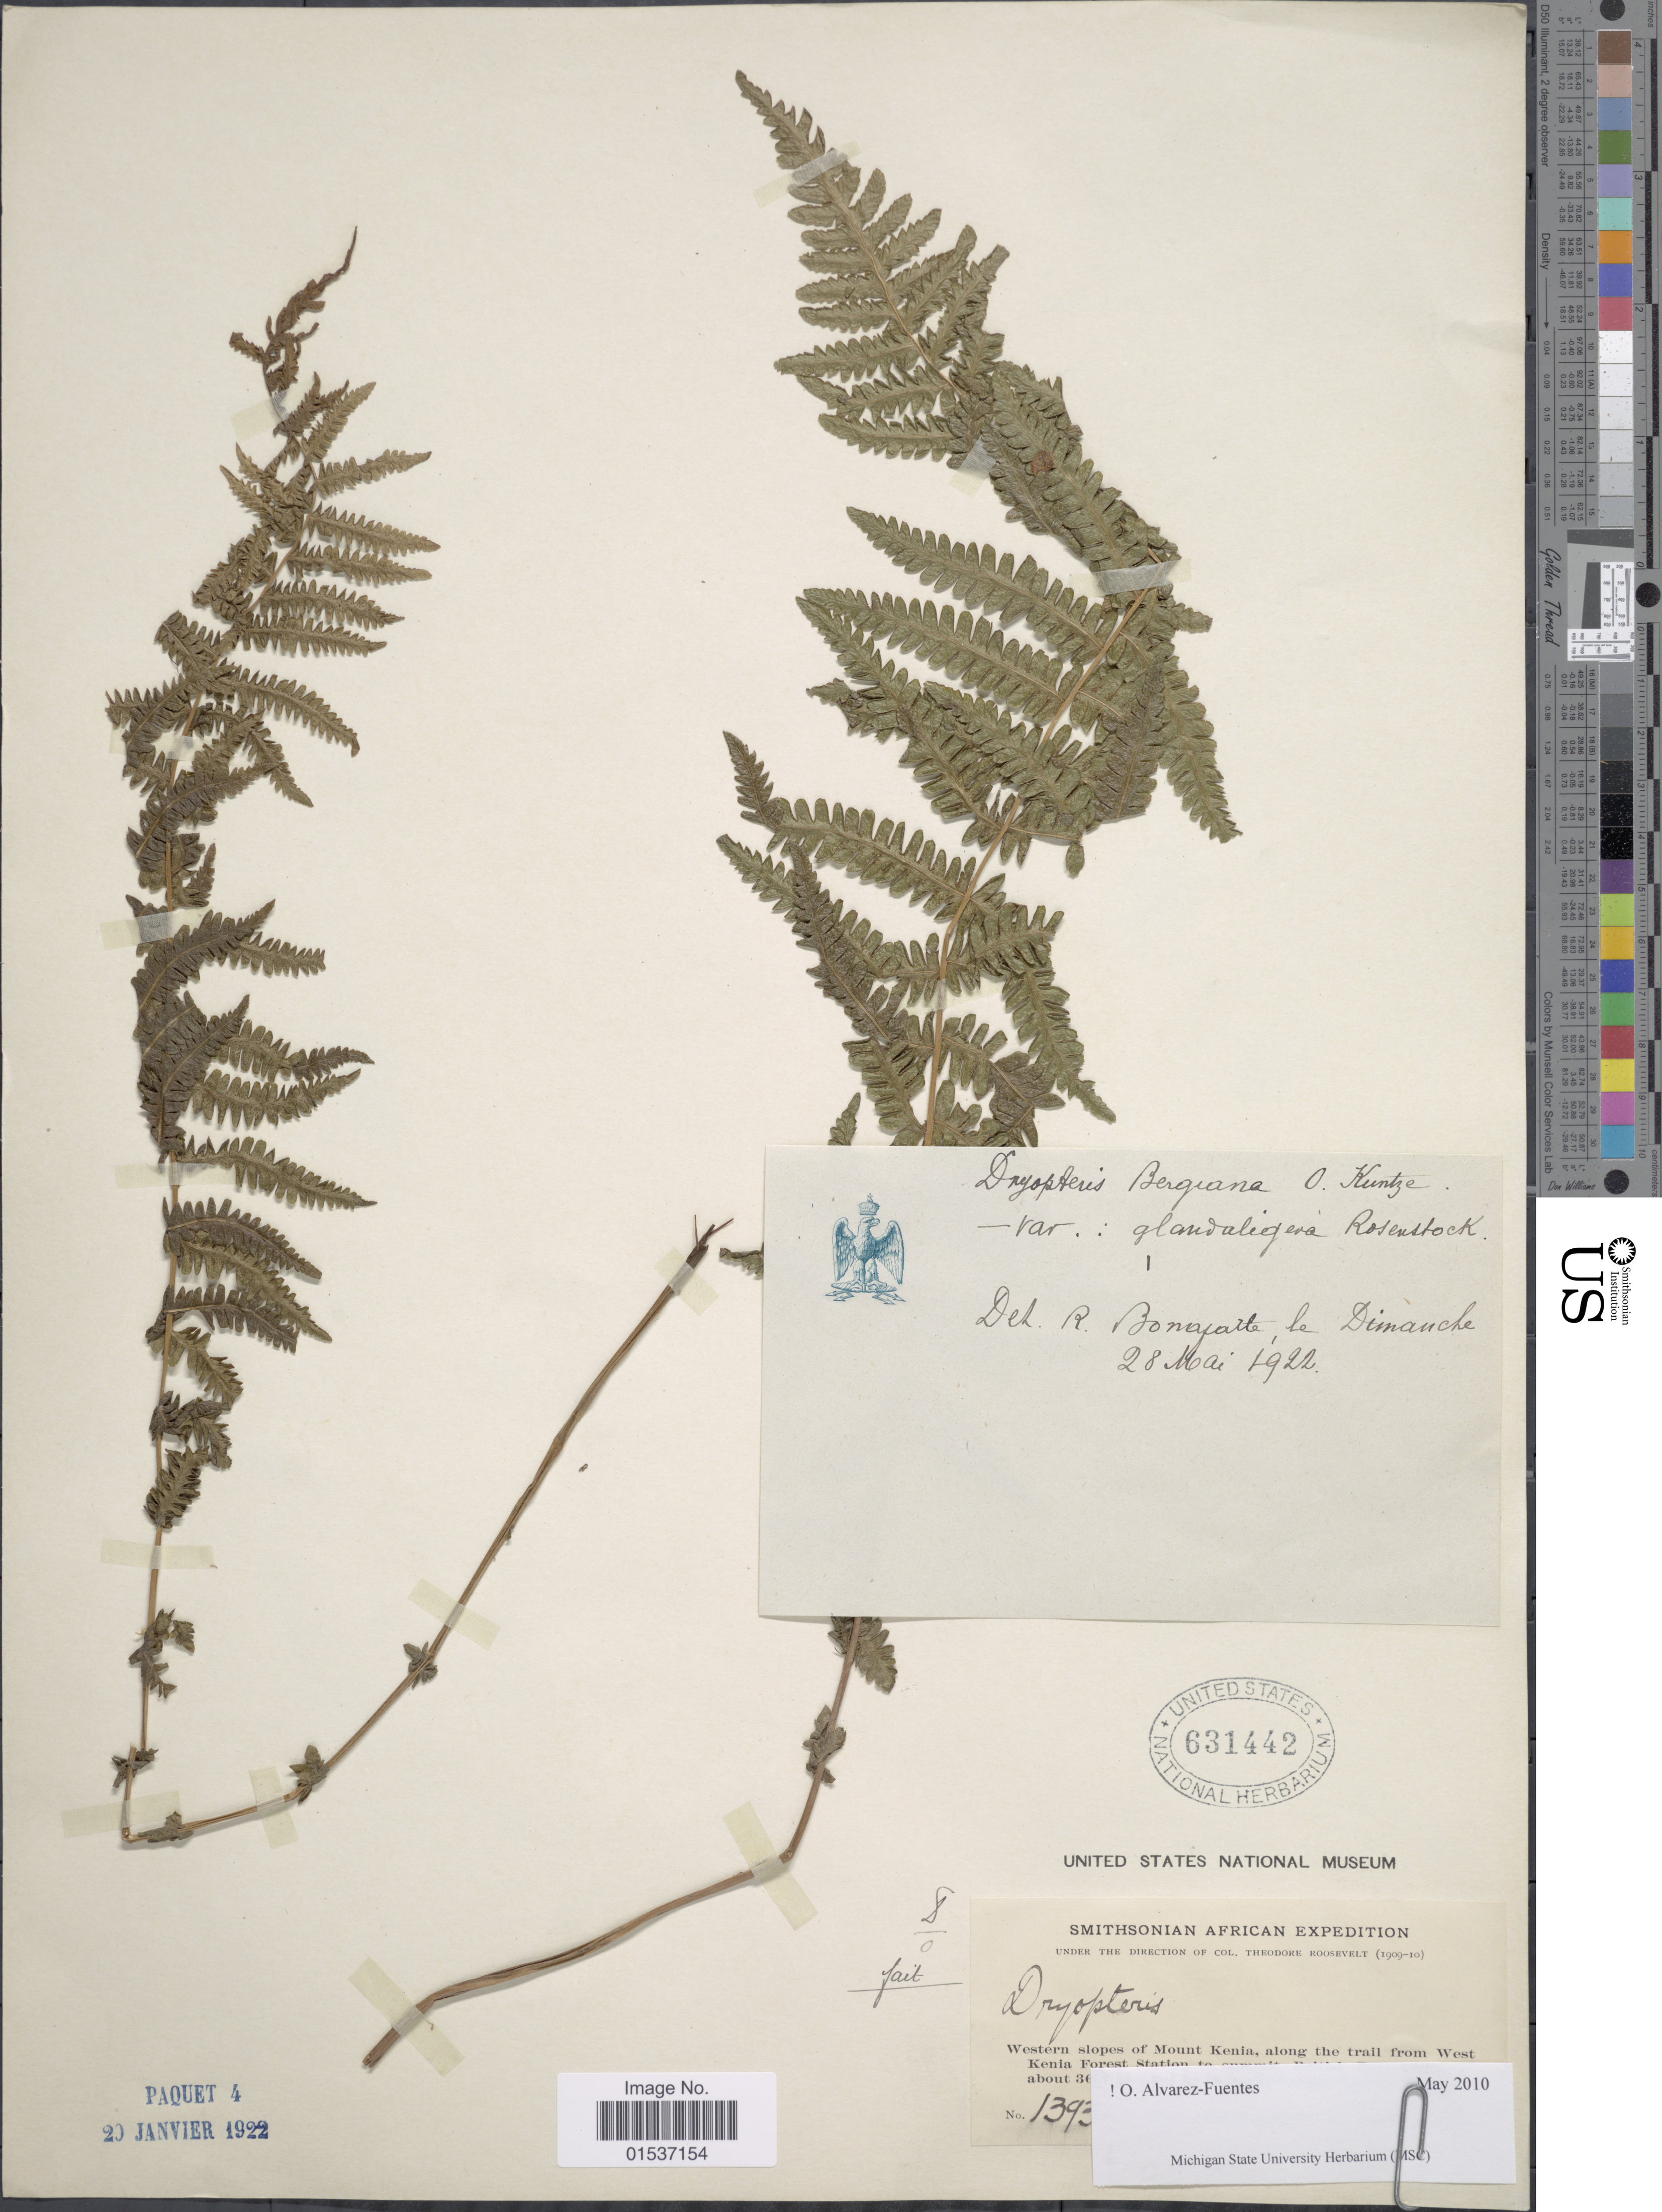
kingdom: Plantae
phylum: Tracheophyta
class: Polypodiopsida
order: Polypodiales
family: Thelypteridaceae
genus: Thelypteris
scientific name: Thelypteris bergiana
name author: (Schltdl.) Ching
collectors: E. A. Mearns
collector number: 1393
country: Kenya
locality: Western slope of Mount Kenia, along the trail from West Kenia Forest Station to [illegible text] about 36[illegible text].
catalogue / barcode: US 631442